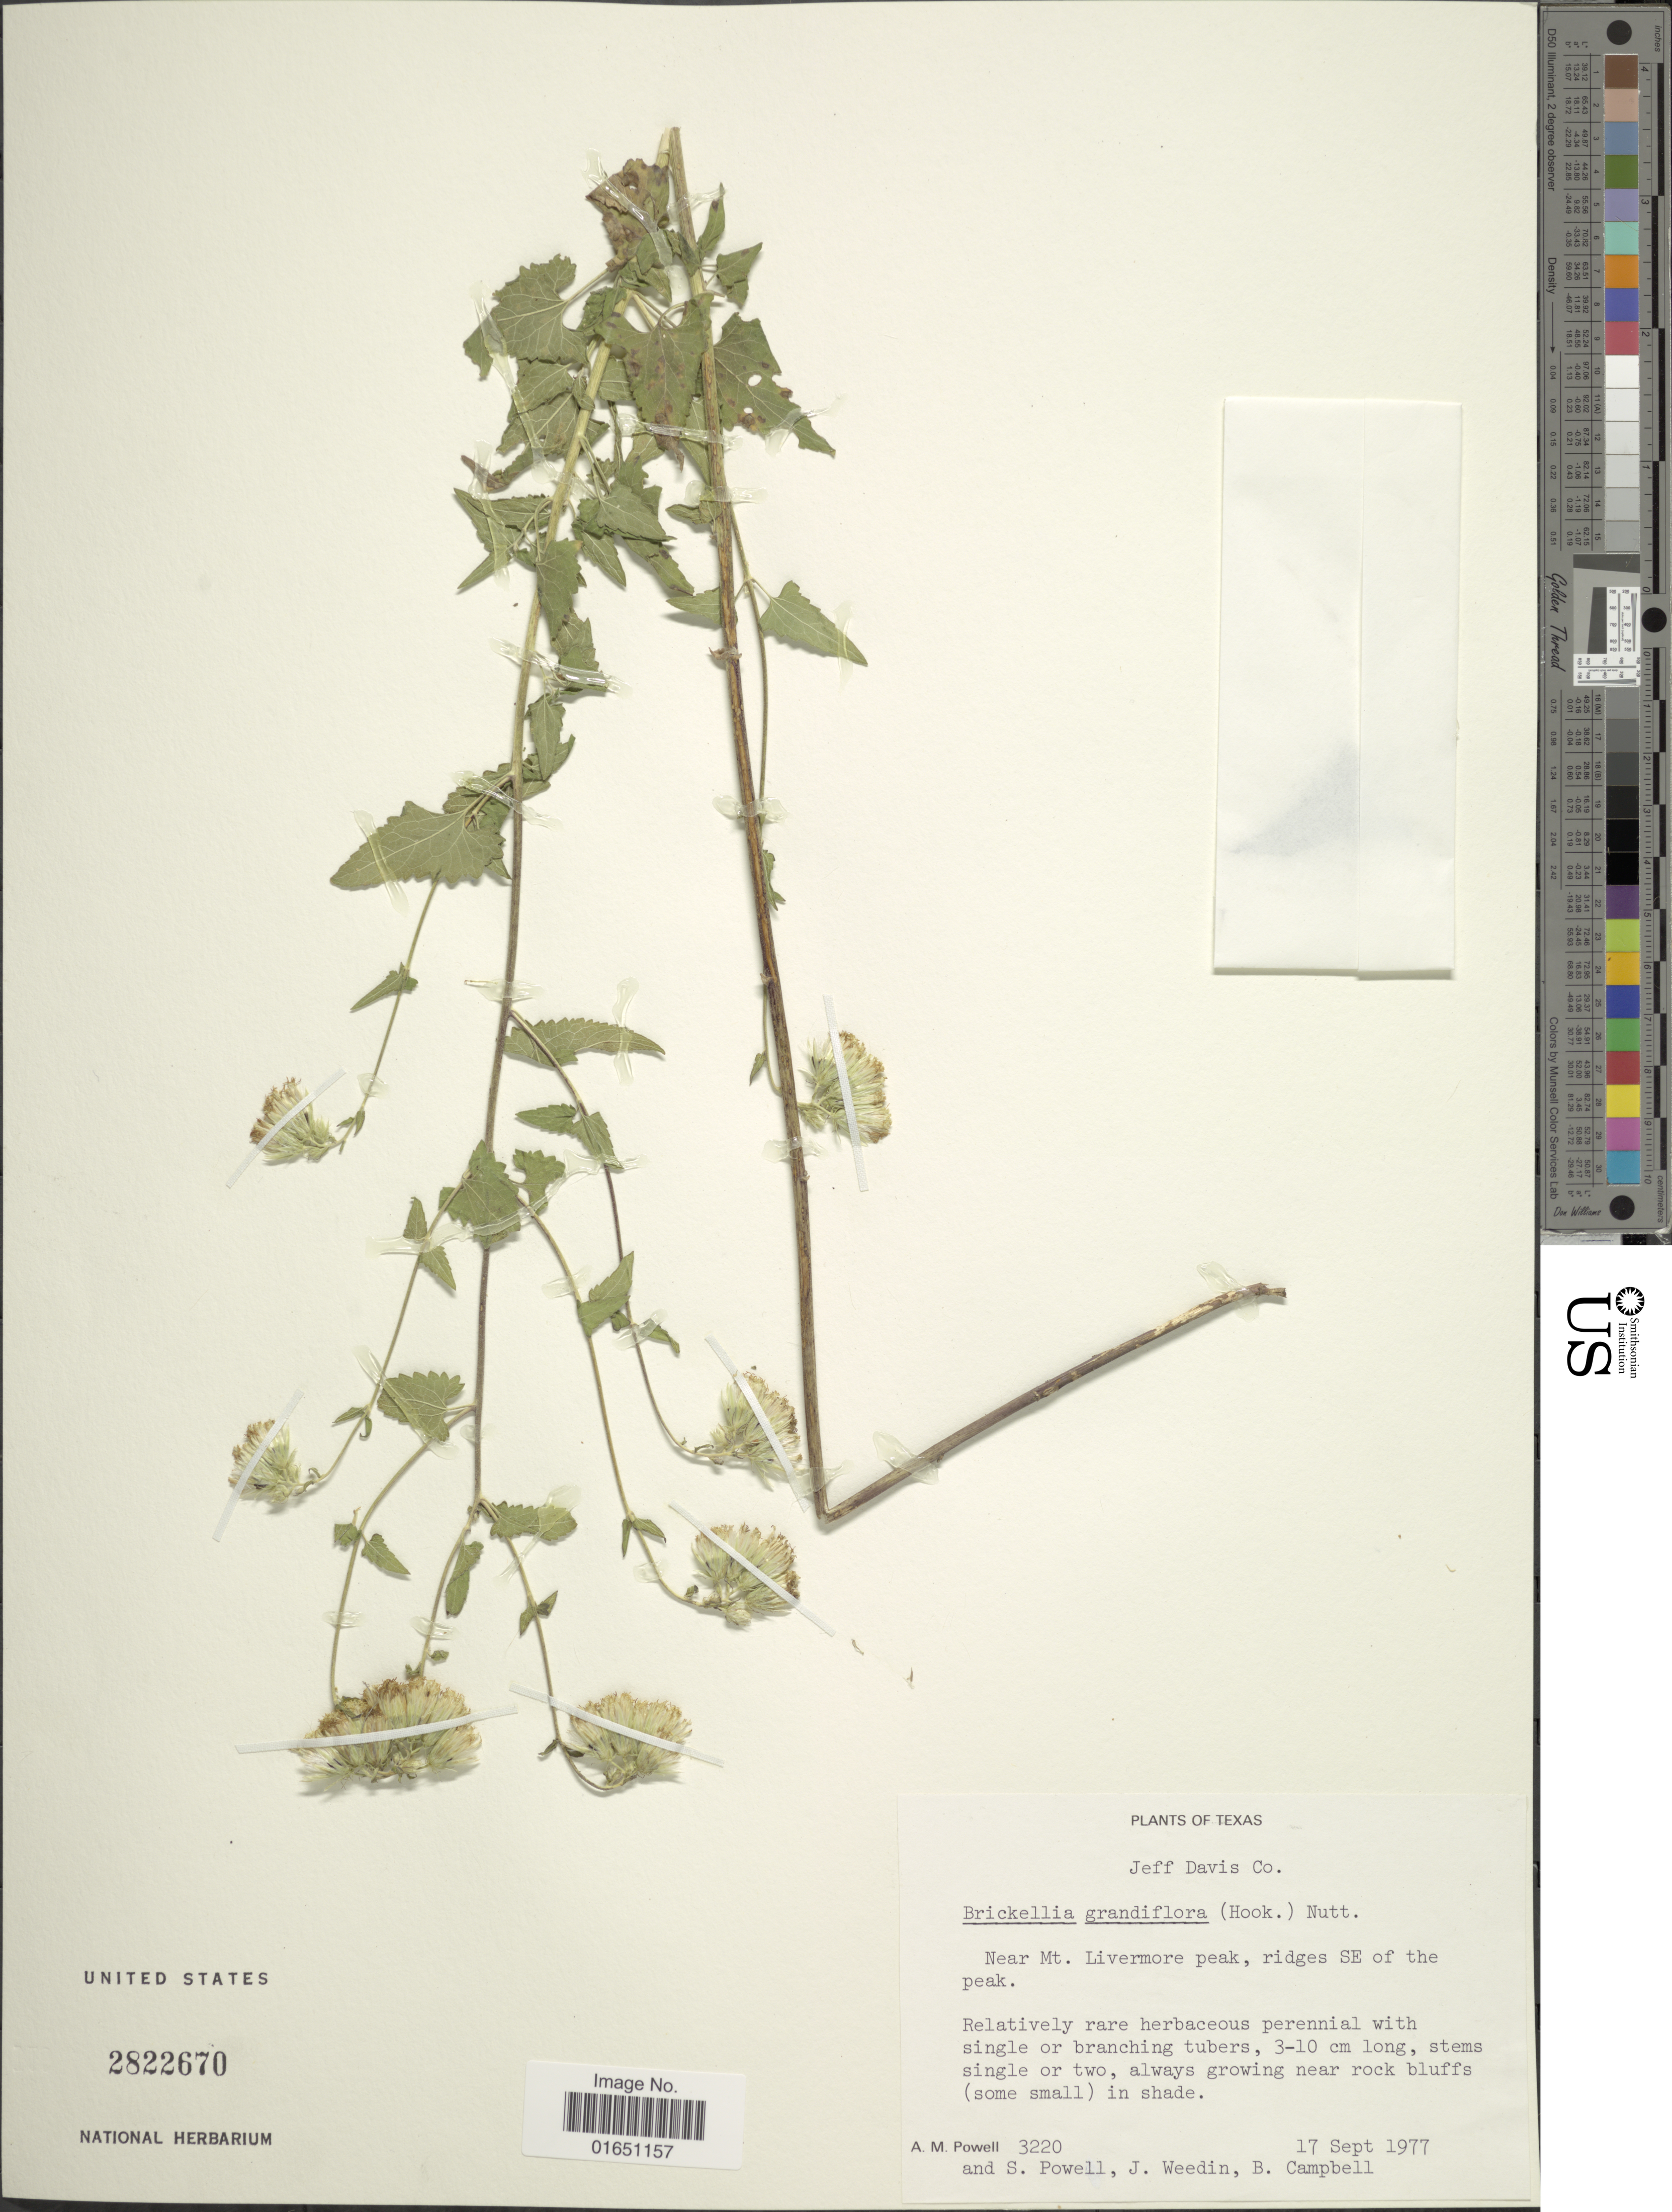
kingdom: Plantae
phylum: Tracheophyta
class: Magnoliopsida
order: Asterales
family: Asteraceae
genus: Brickellia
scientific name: Brickellia grandiflora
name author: (Hook.) Nutt.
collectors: A. M. Powell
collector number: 3220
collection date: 1977-09-17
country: United States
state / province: Texas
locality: Jeff Davis Co., near Mt. Livermore peak, ridges SE of the peak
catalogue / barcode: US 2822670